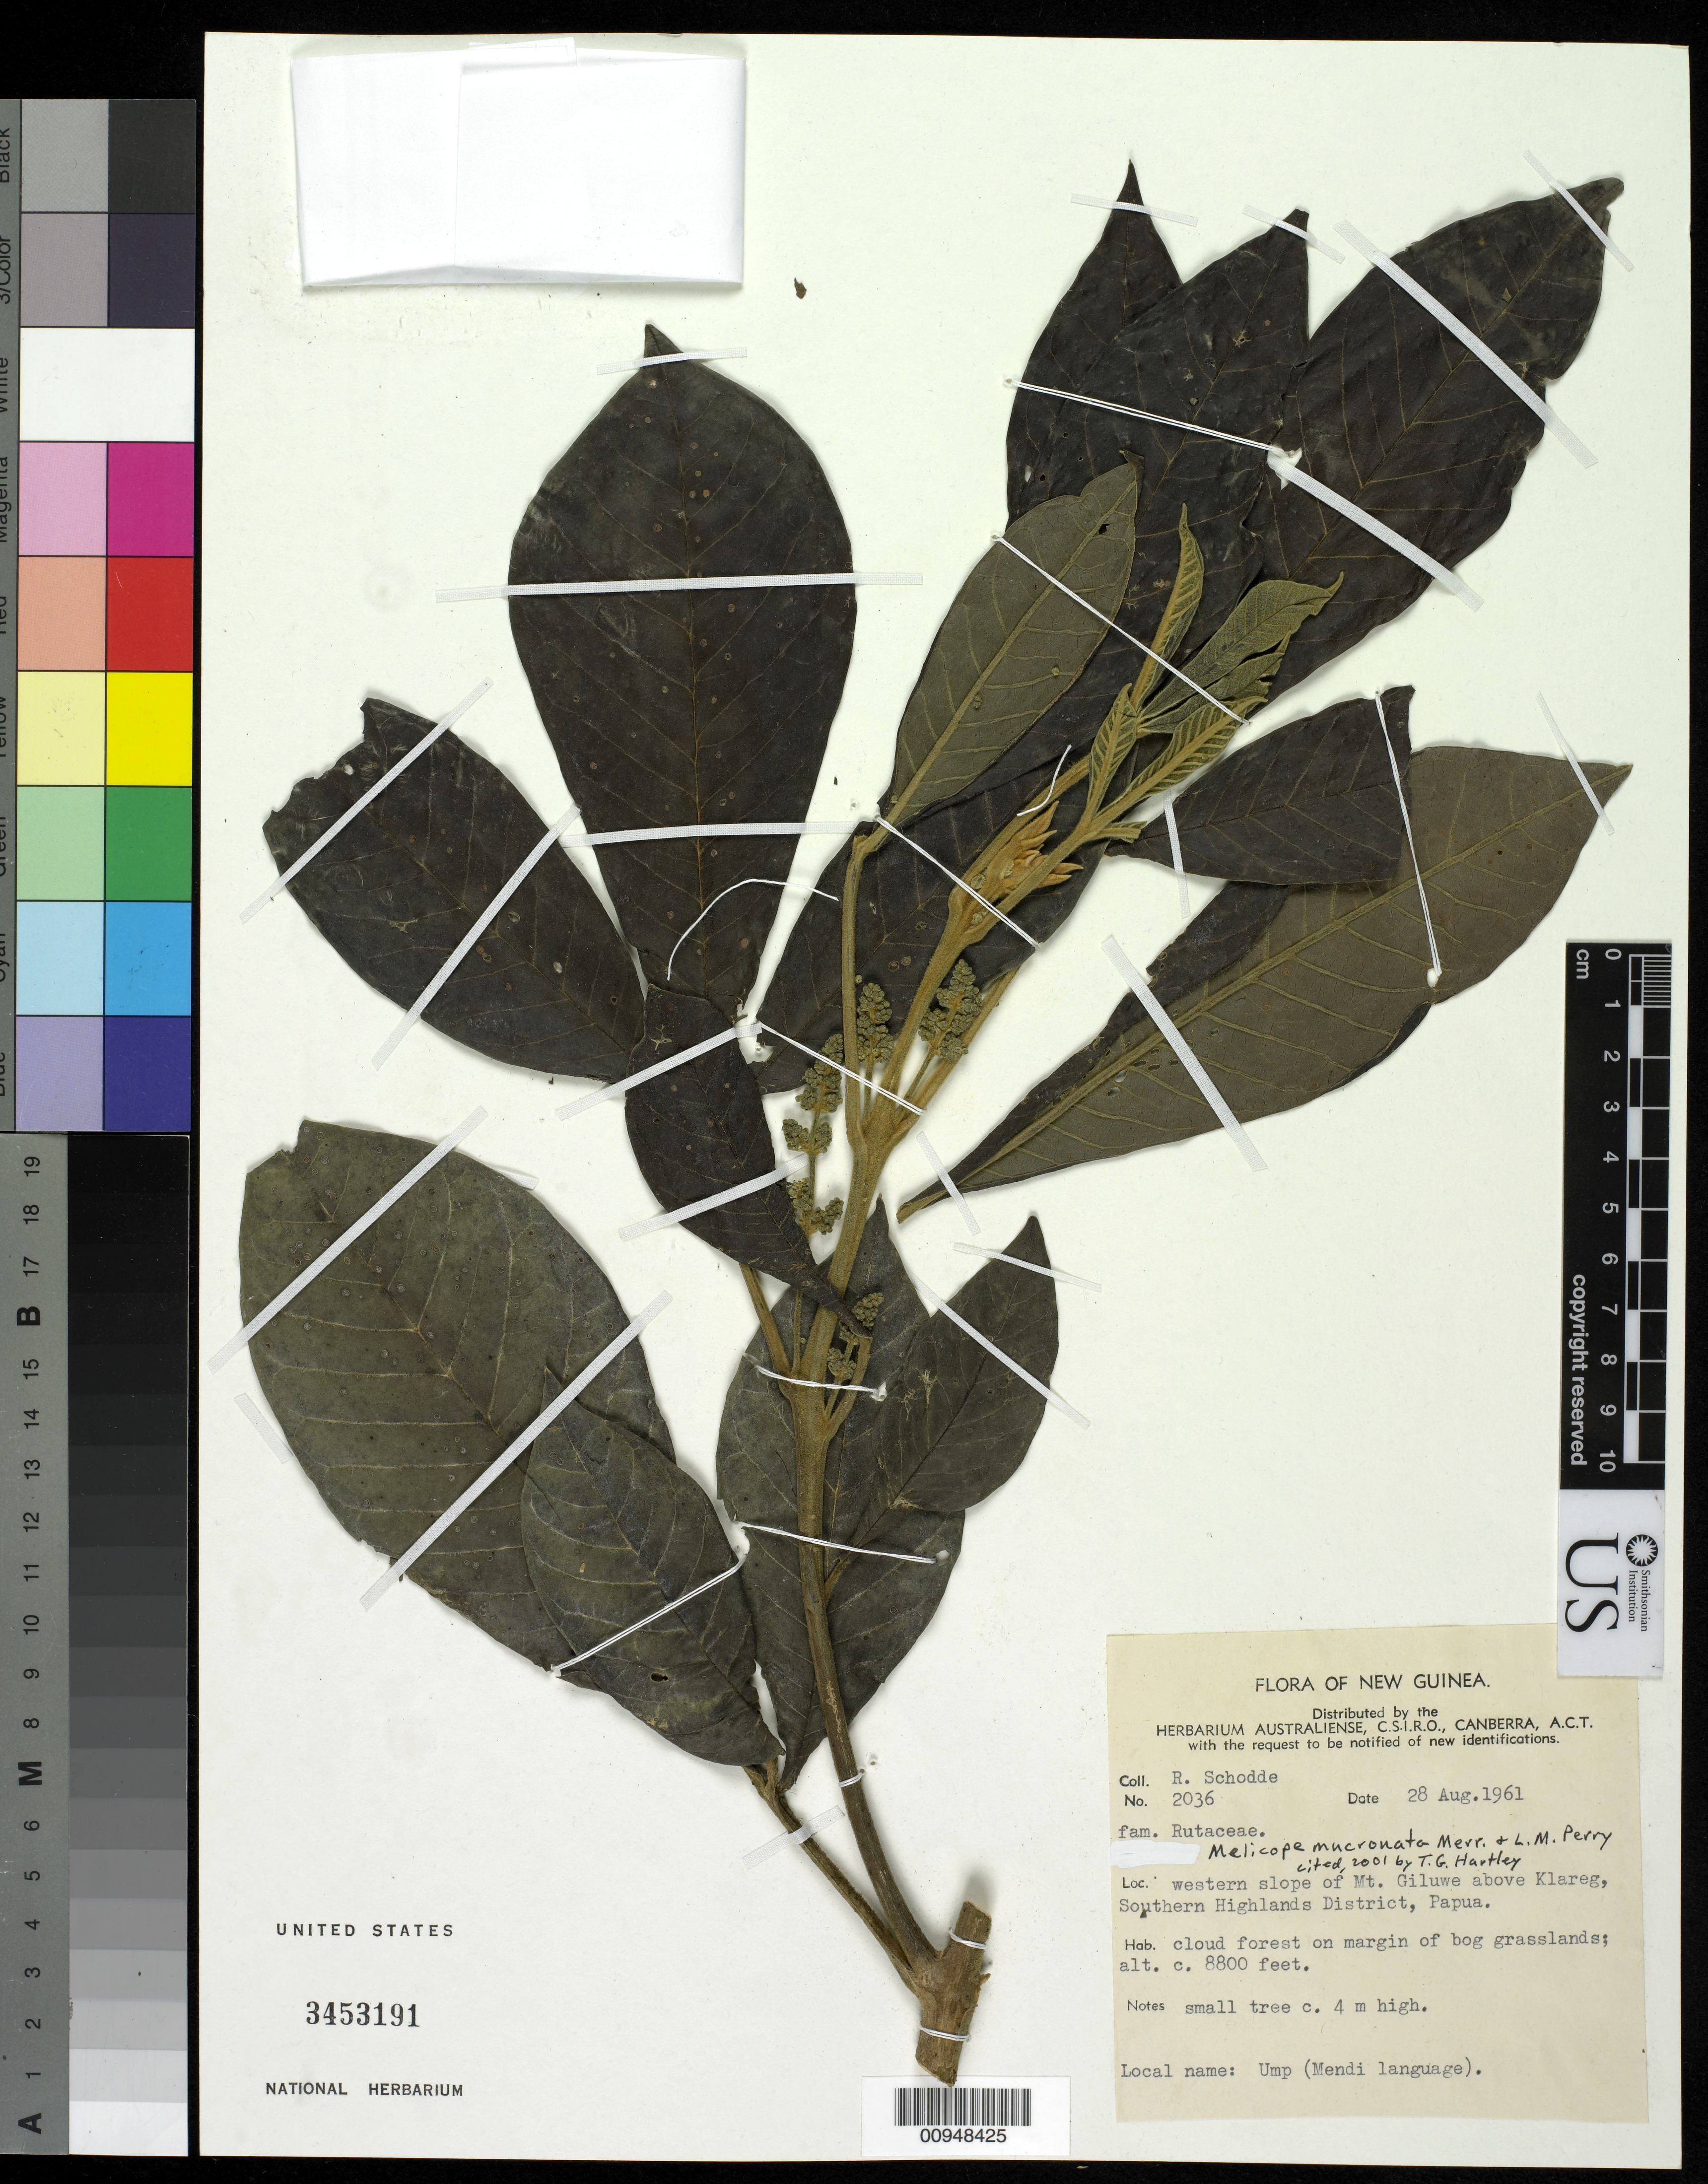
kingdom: Plantae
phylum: Tracheophyta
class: Magnoliopsida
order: Sapindales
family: Rutaceae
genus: Melicope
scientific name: Melicope mucronata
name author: Merr. & L.M. Perry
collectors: R. Schodde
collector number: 2036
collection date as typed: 28 Aug 1961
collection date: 1961-08-28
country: Papua New Guinea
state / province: Southern Highlands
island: New Guinea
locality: Western slope of Mt. Giluwe, above Klareg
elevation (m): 2682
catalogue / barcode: US 3453191